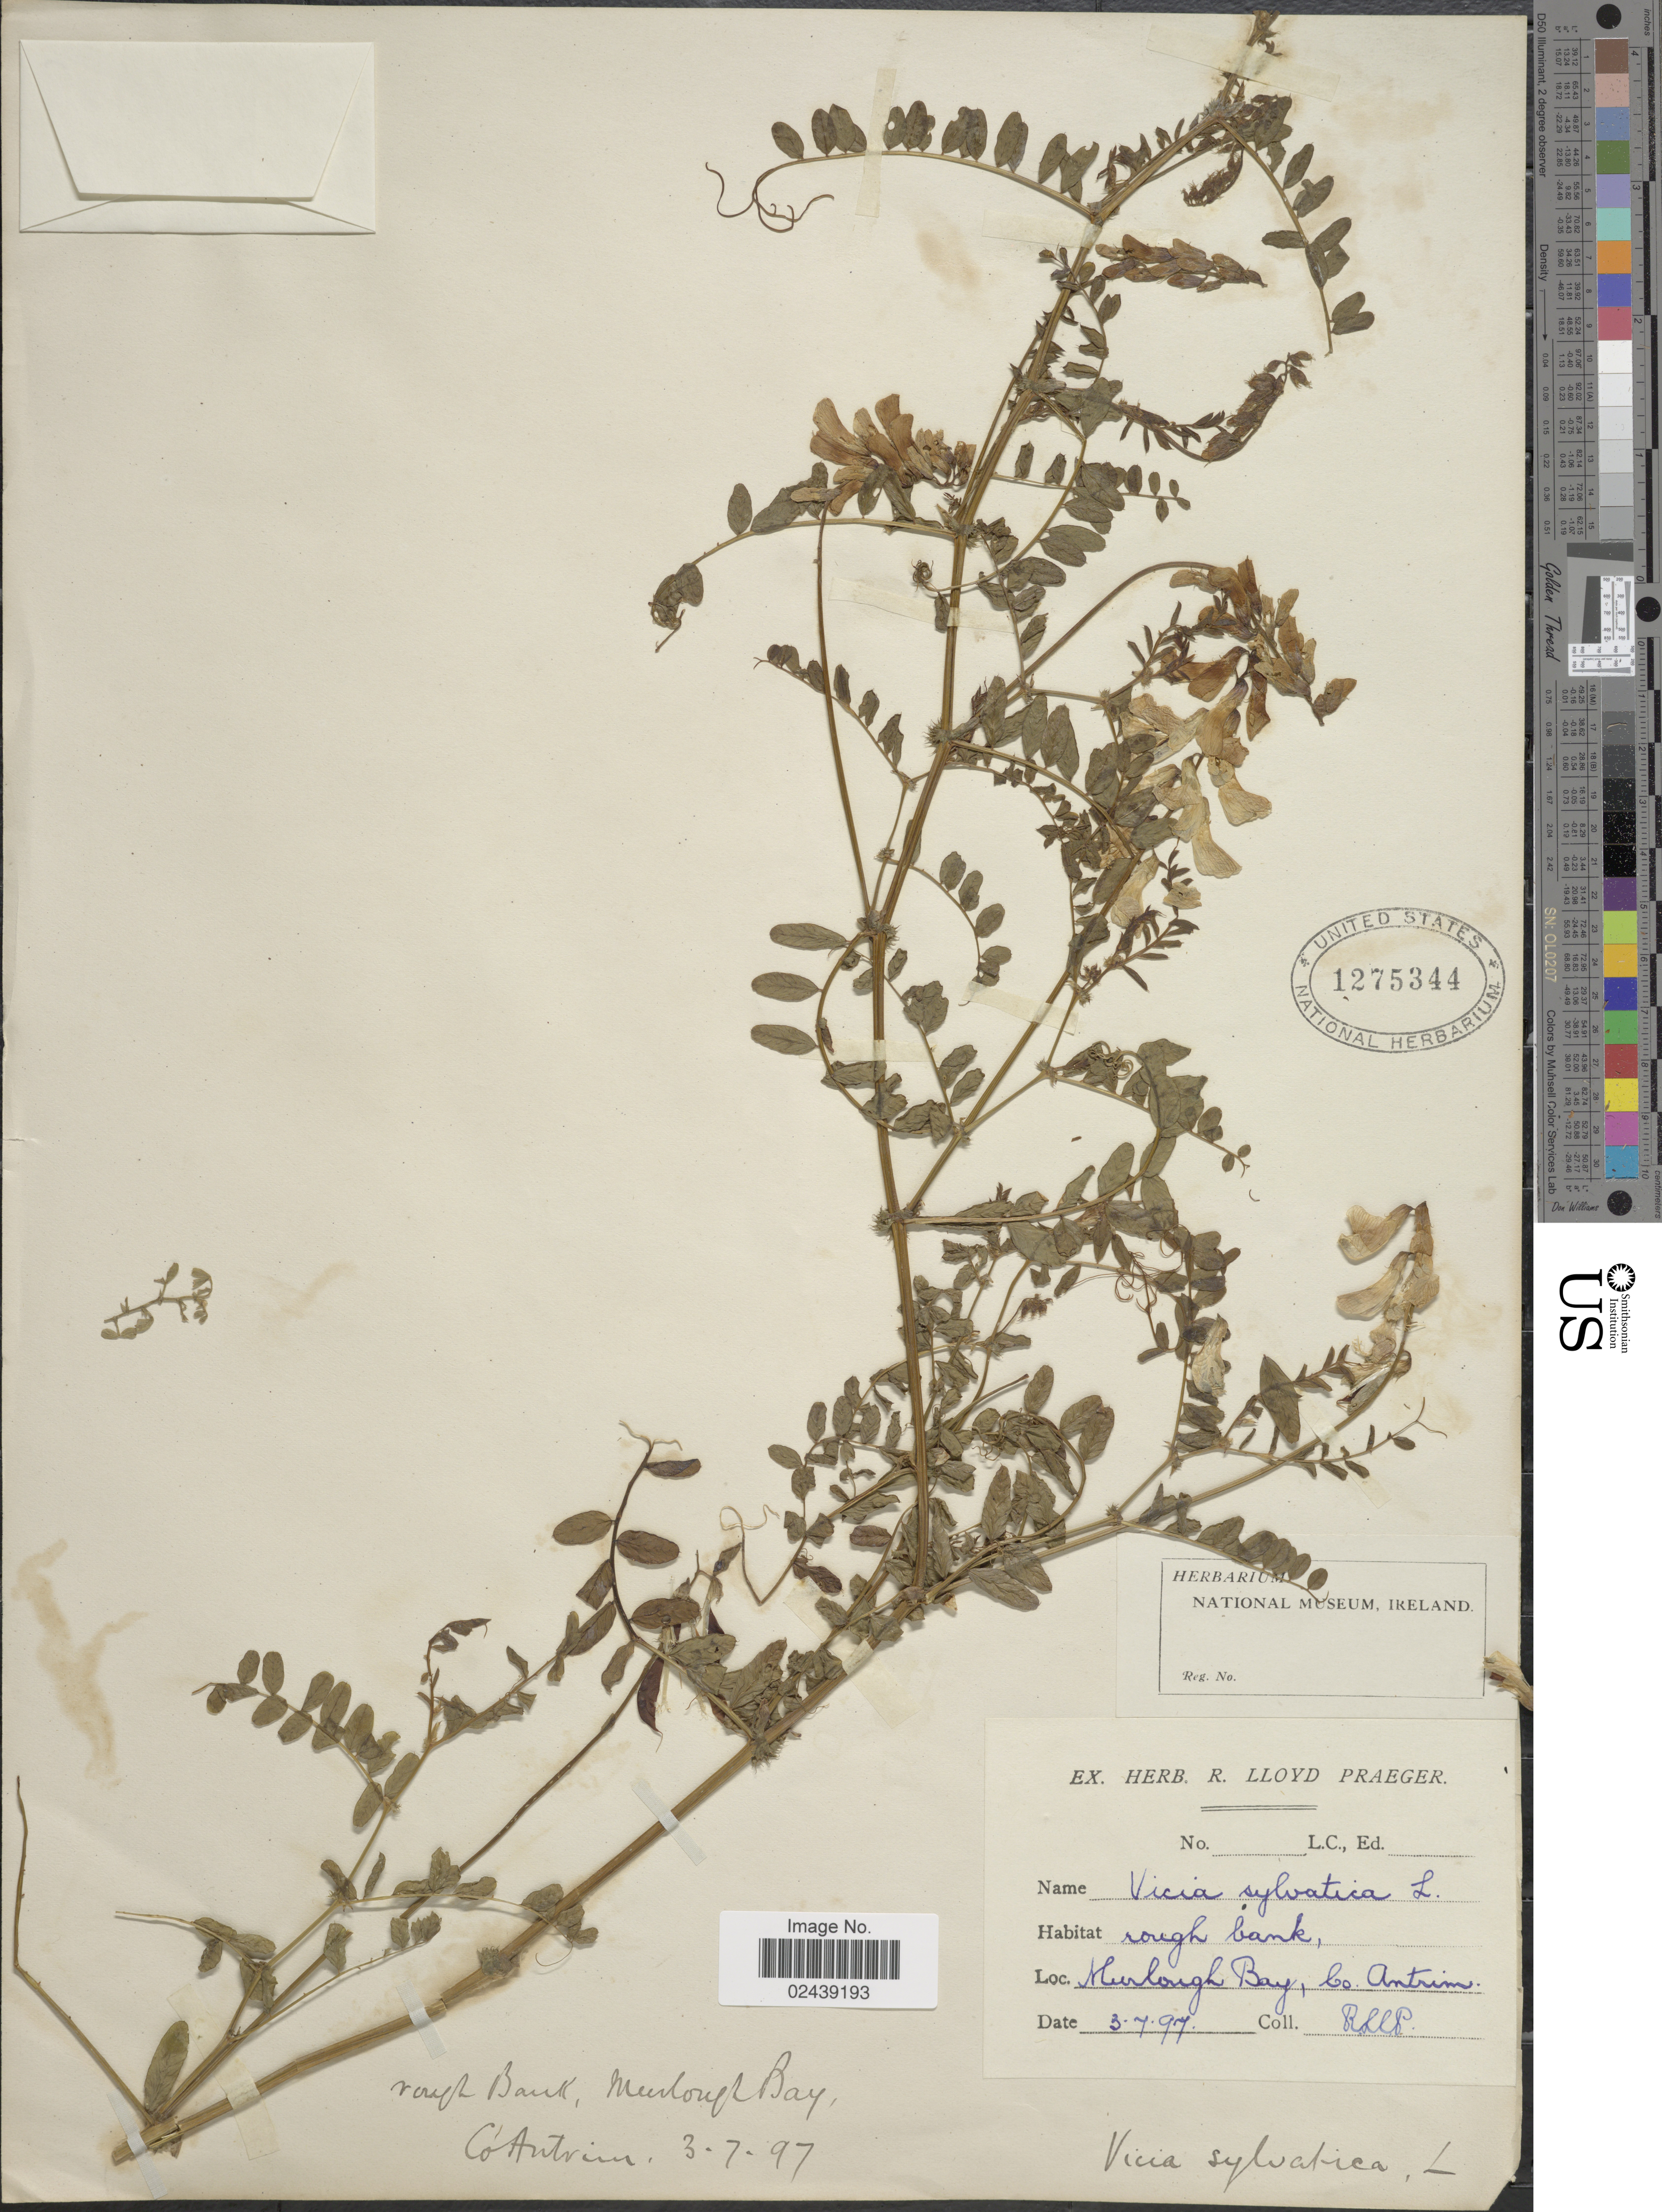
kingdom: Plantae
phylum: Tracheophyta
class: Magnoliopsida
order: Fabales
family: Fabaceae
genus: Vicia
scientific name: Vicia sylvatica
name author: L.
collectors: R. Praeger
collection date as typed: Transcribed d/m/y: 3/7/97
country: United Kingdom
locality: Murlough Bay, Co. Antri,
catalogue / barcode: US 1275344